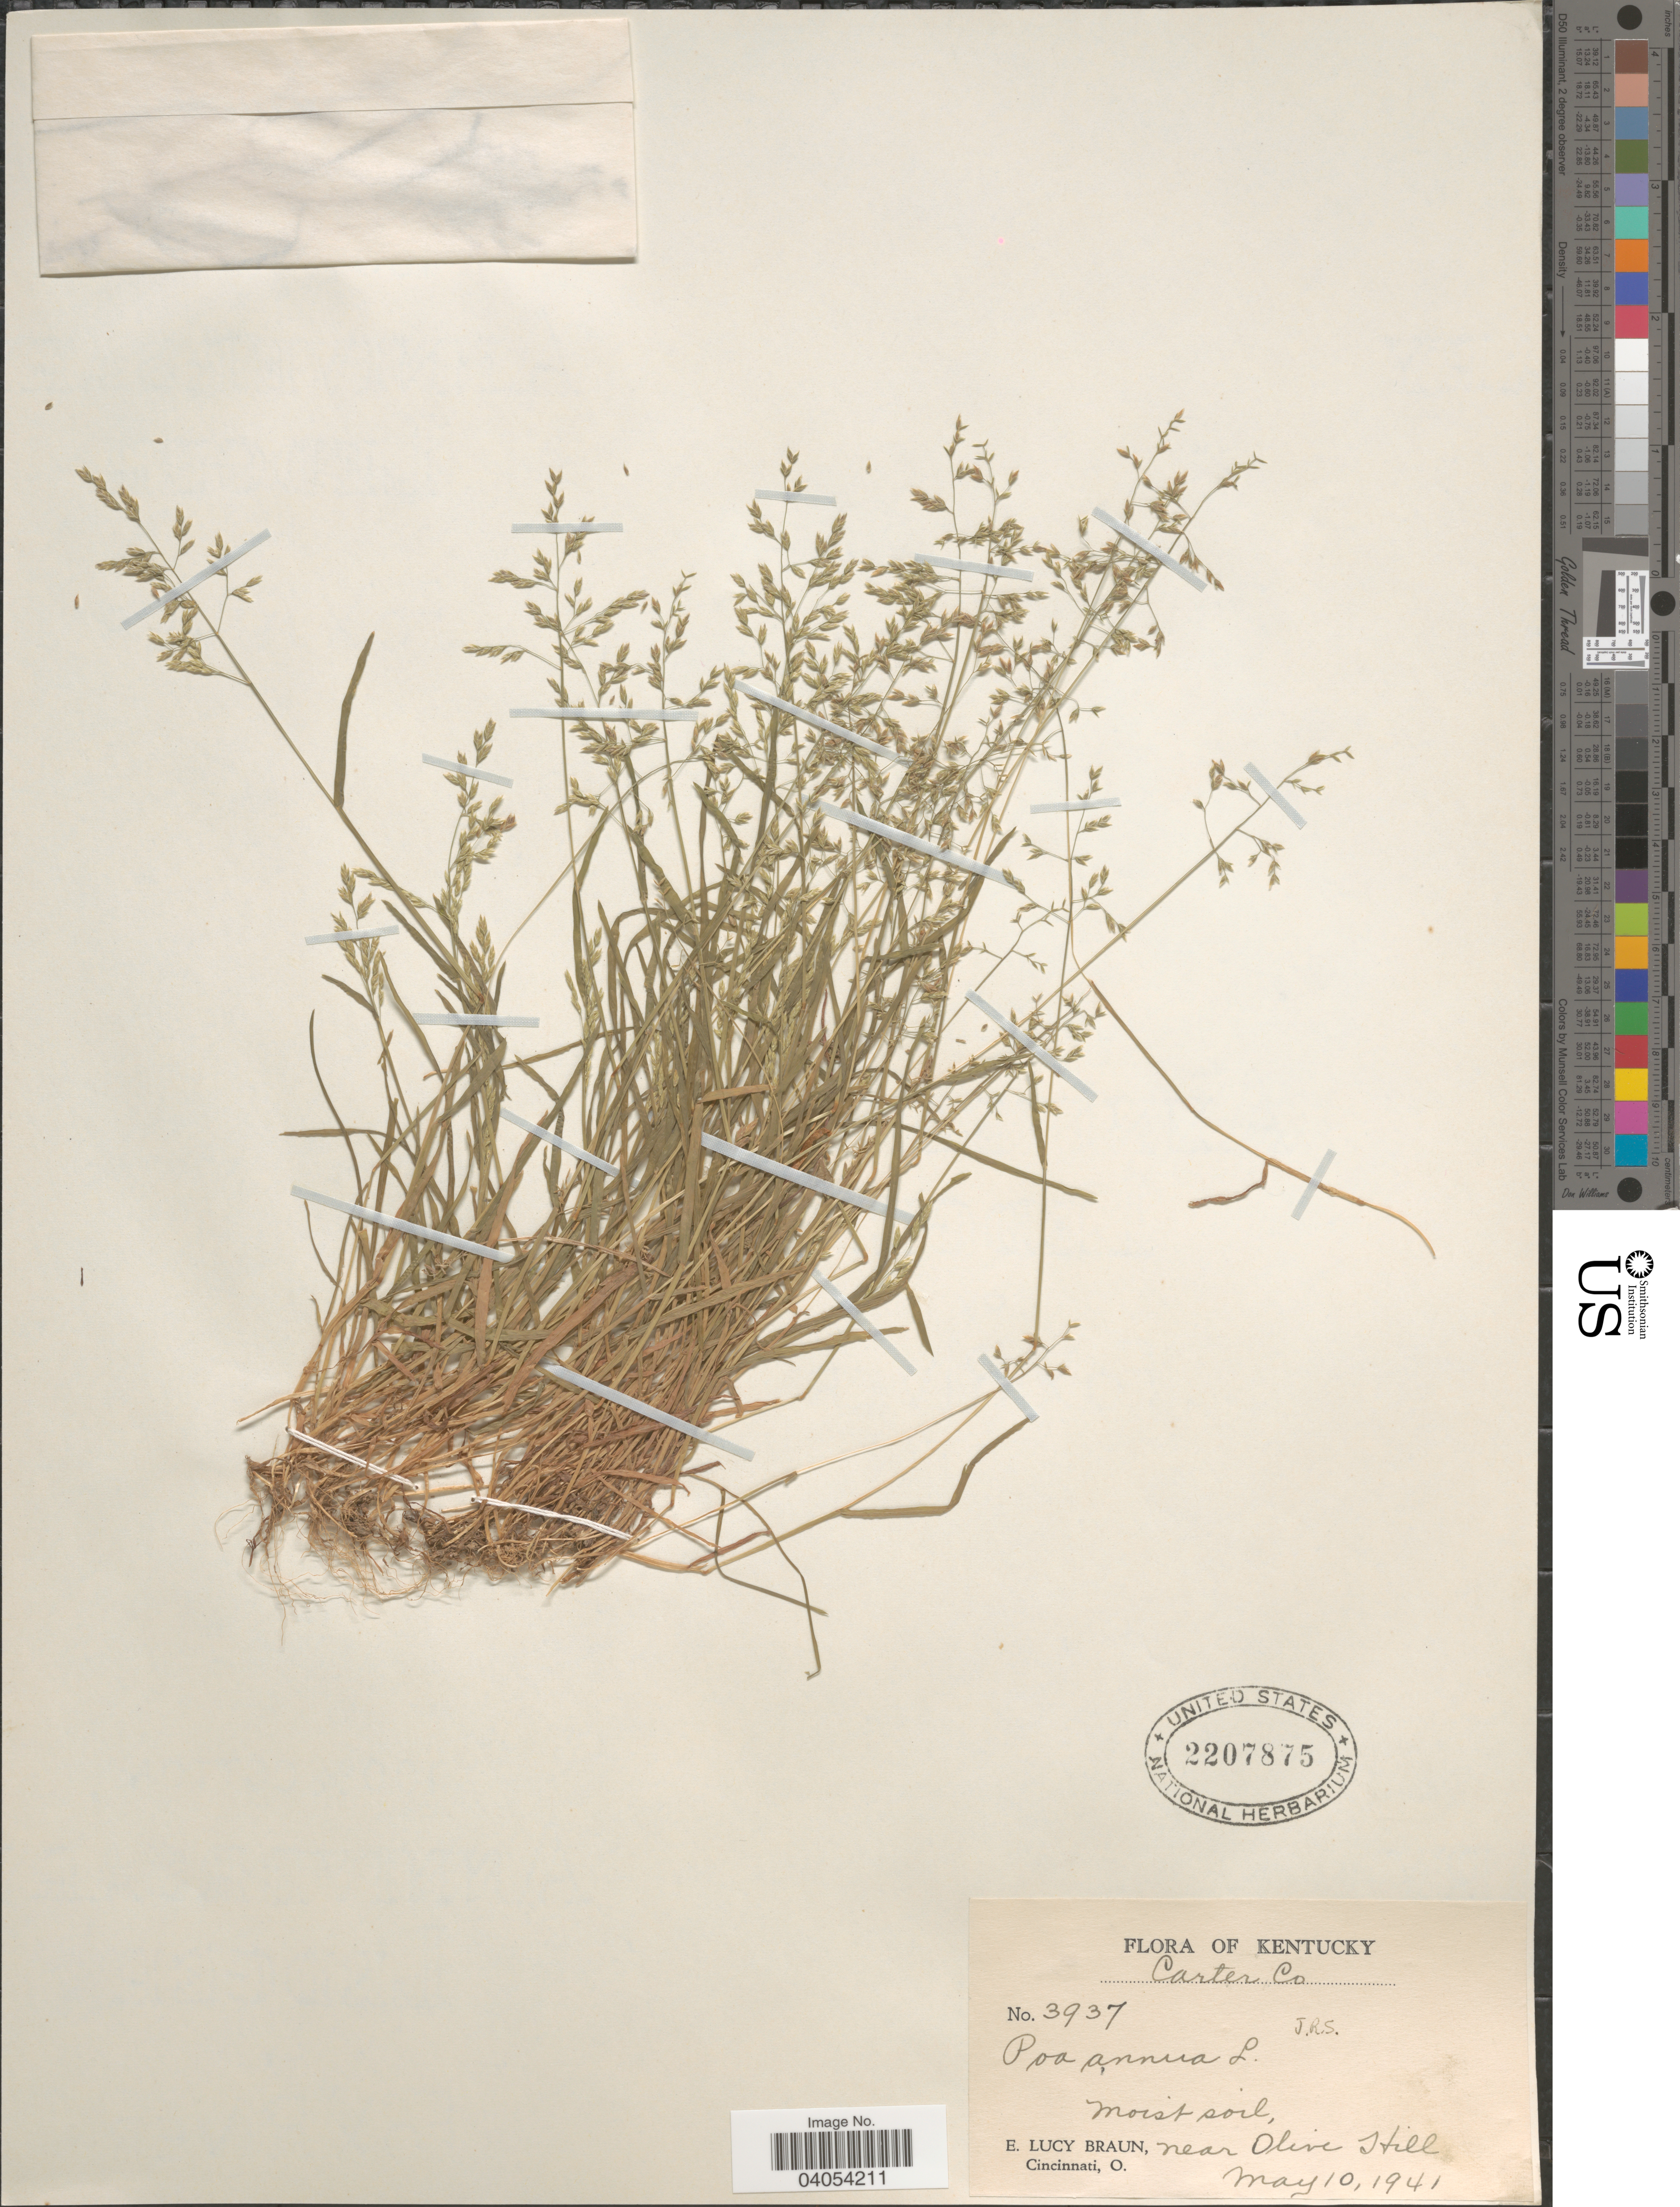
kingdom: Plantae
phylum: Tracheophyta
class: Liliopsida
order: Poales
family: Poaceae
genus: Poa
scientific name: Poa annua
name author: L.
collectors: E. L. Braun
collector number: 3937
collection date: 1941-05-10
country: United States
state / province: Kentucky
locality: Carter Co. Near Olive Hill.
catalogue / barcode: US 2207875